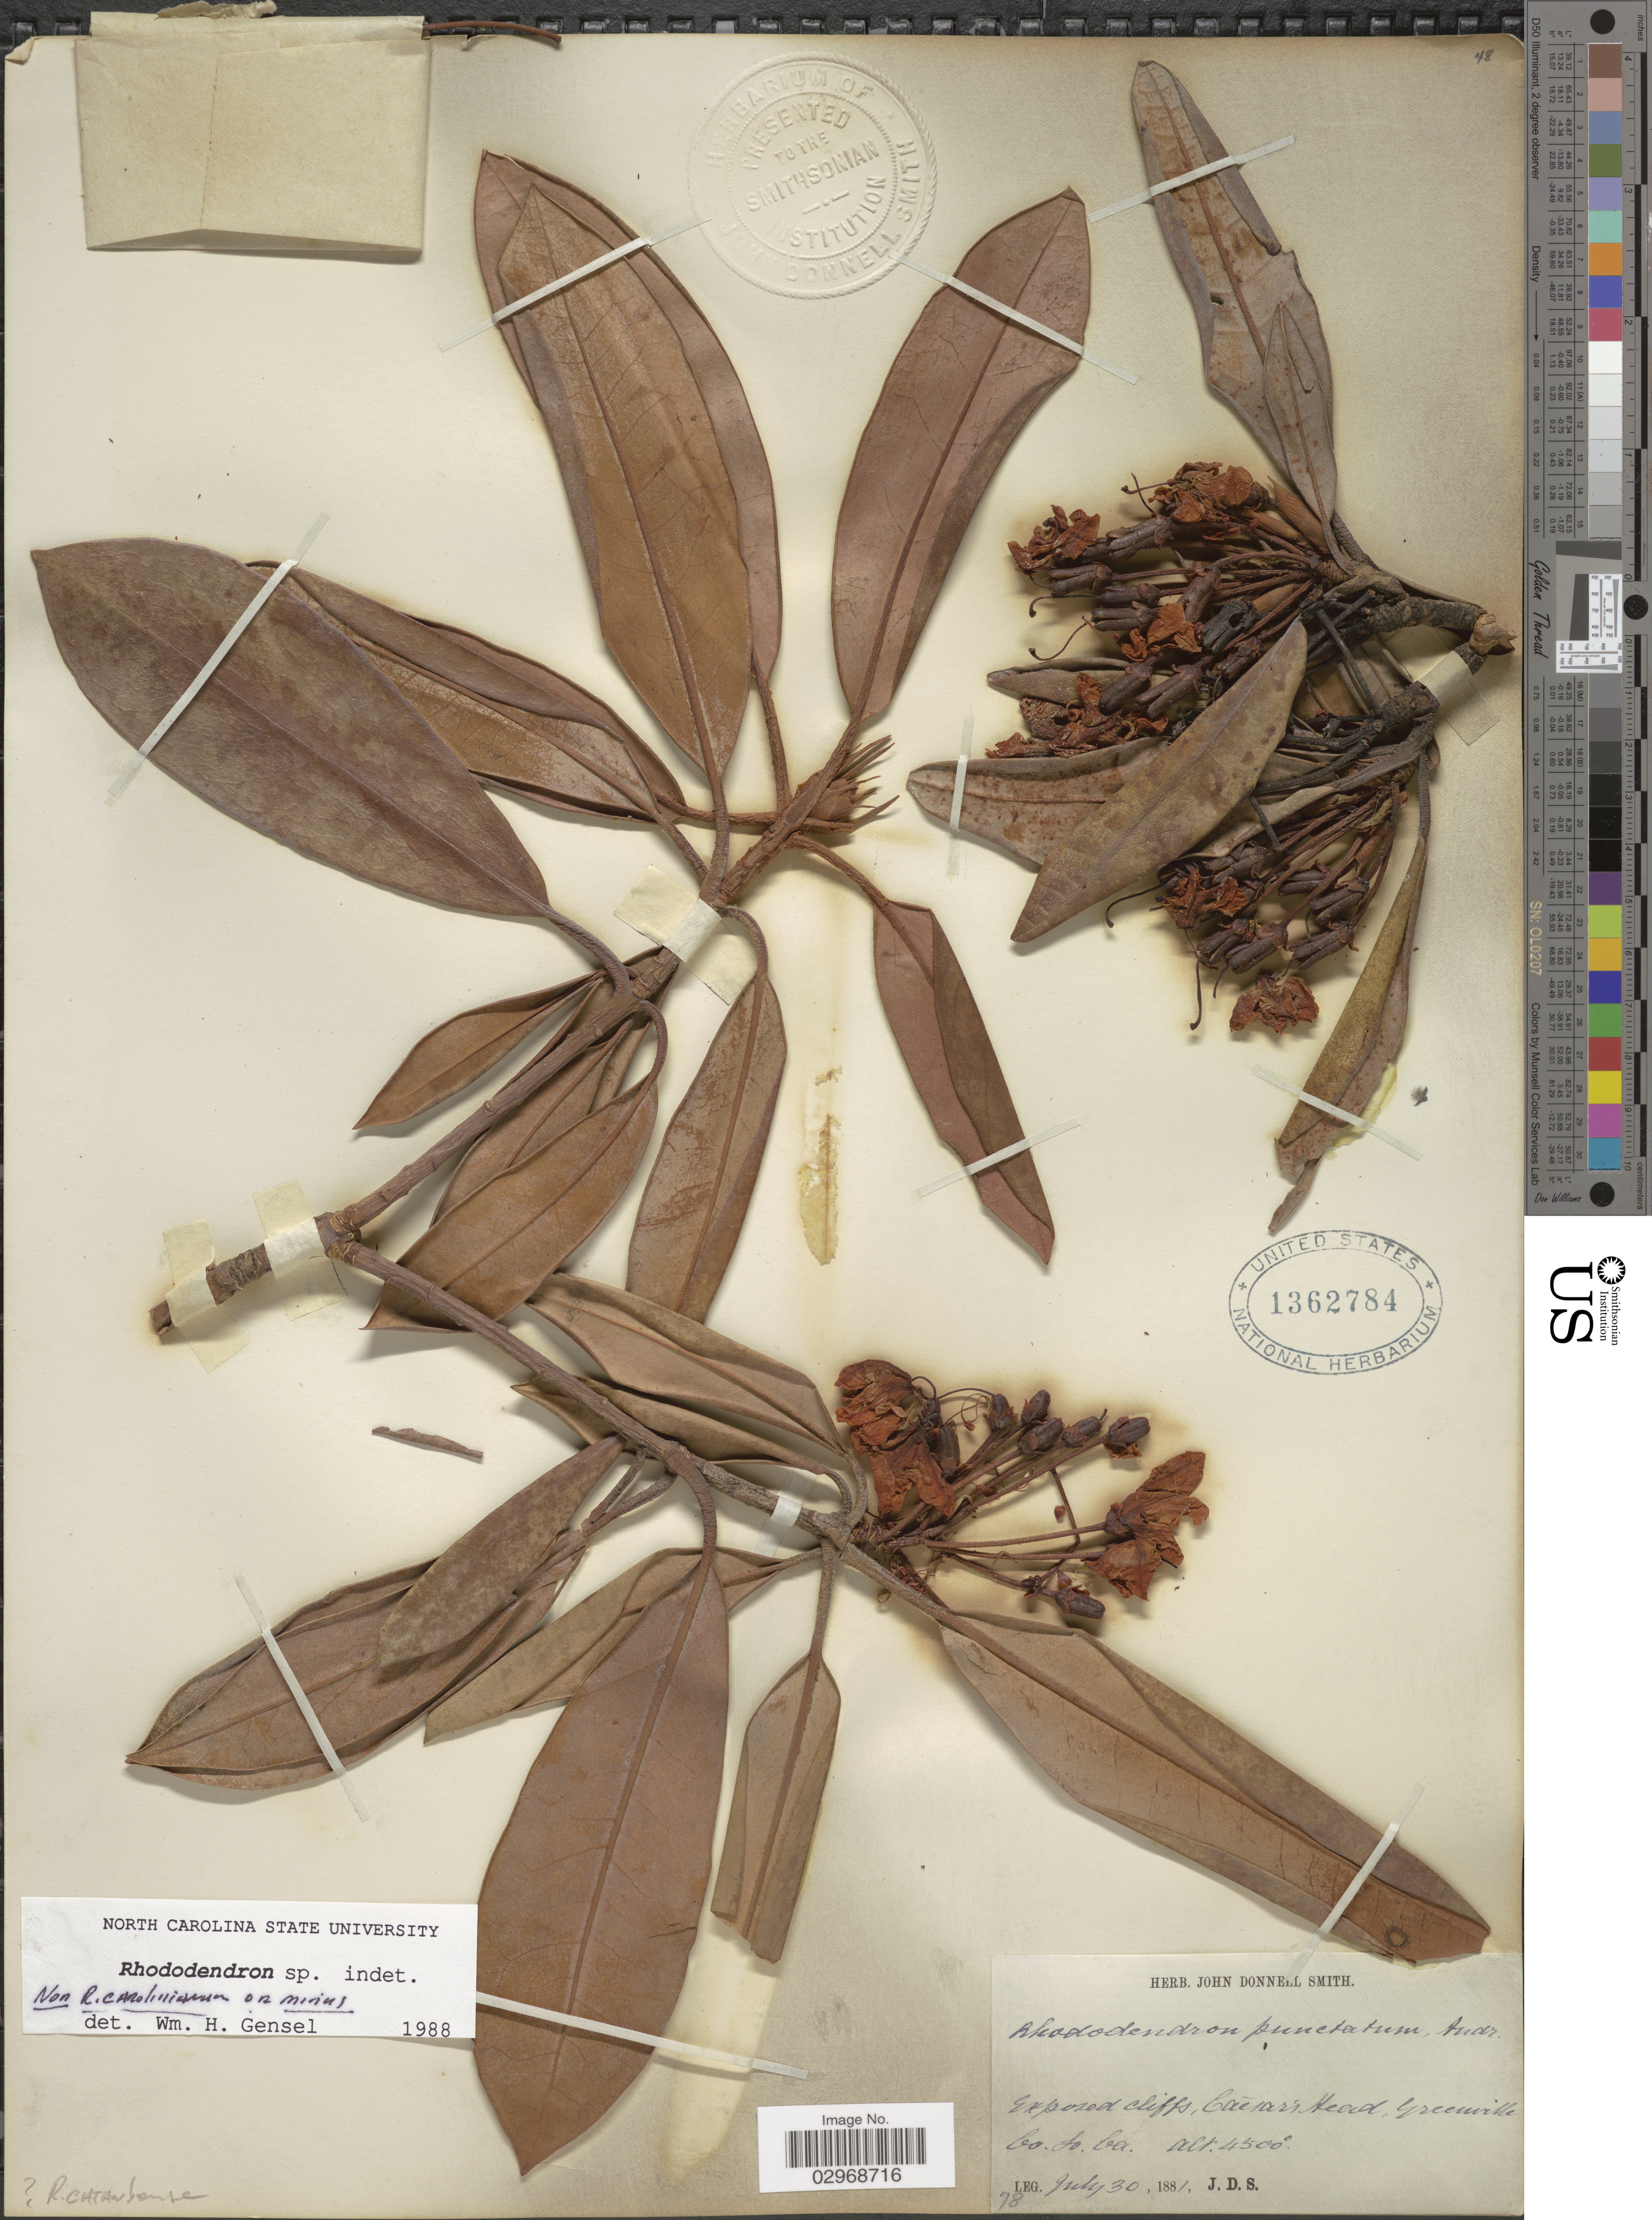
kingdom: Plantae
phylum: Tracheophyta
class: Magnoliopsida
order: Ericales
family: Ericaceae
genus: Rhododendron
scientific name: Rhododendron sp.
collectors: J. Donnell Smith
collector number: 78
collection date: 1881-07-30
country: United States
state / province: South Carolina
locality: Exposed cliffs, Caesar's Head, Greenville Co., So. Ca.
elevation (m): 1372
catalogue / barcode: US 1362784